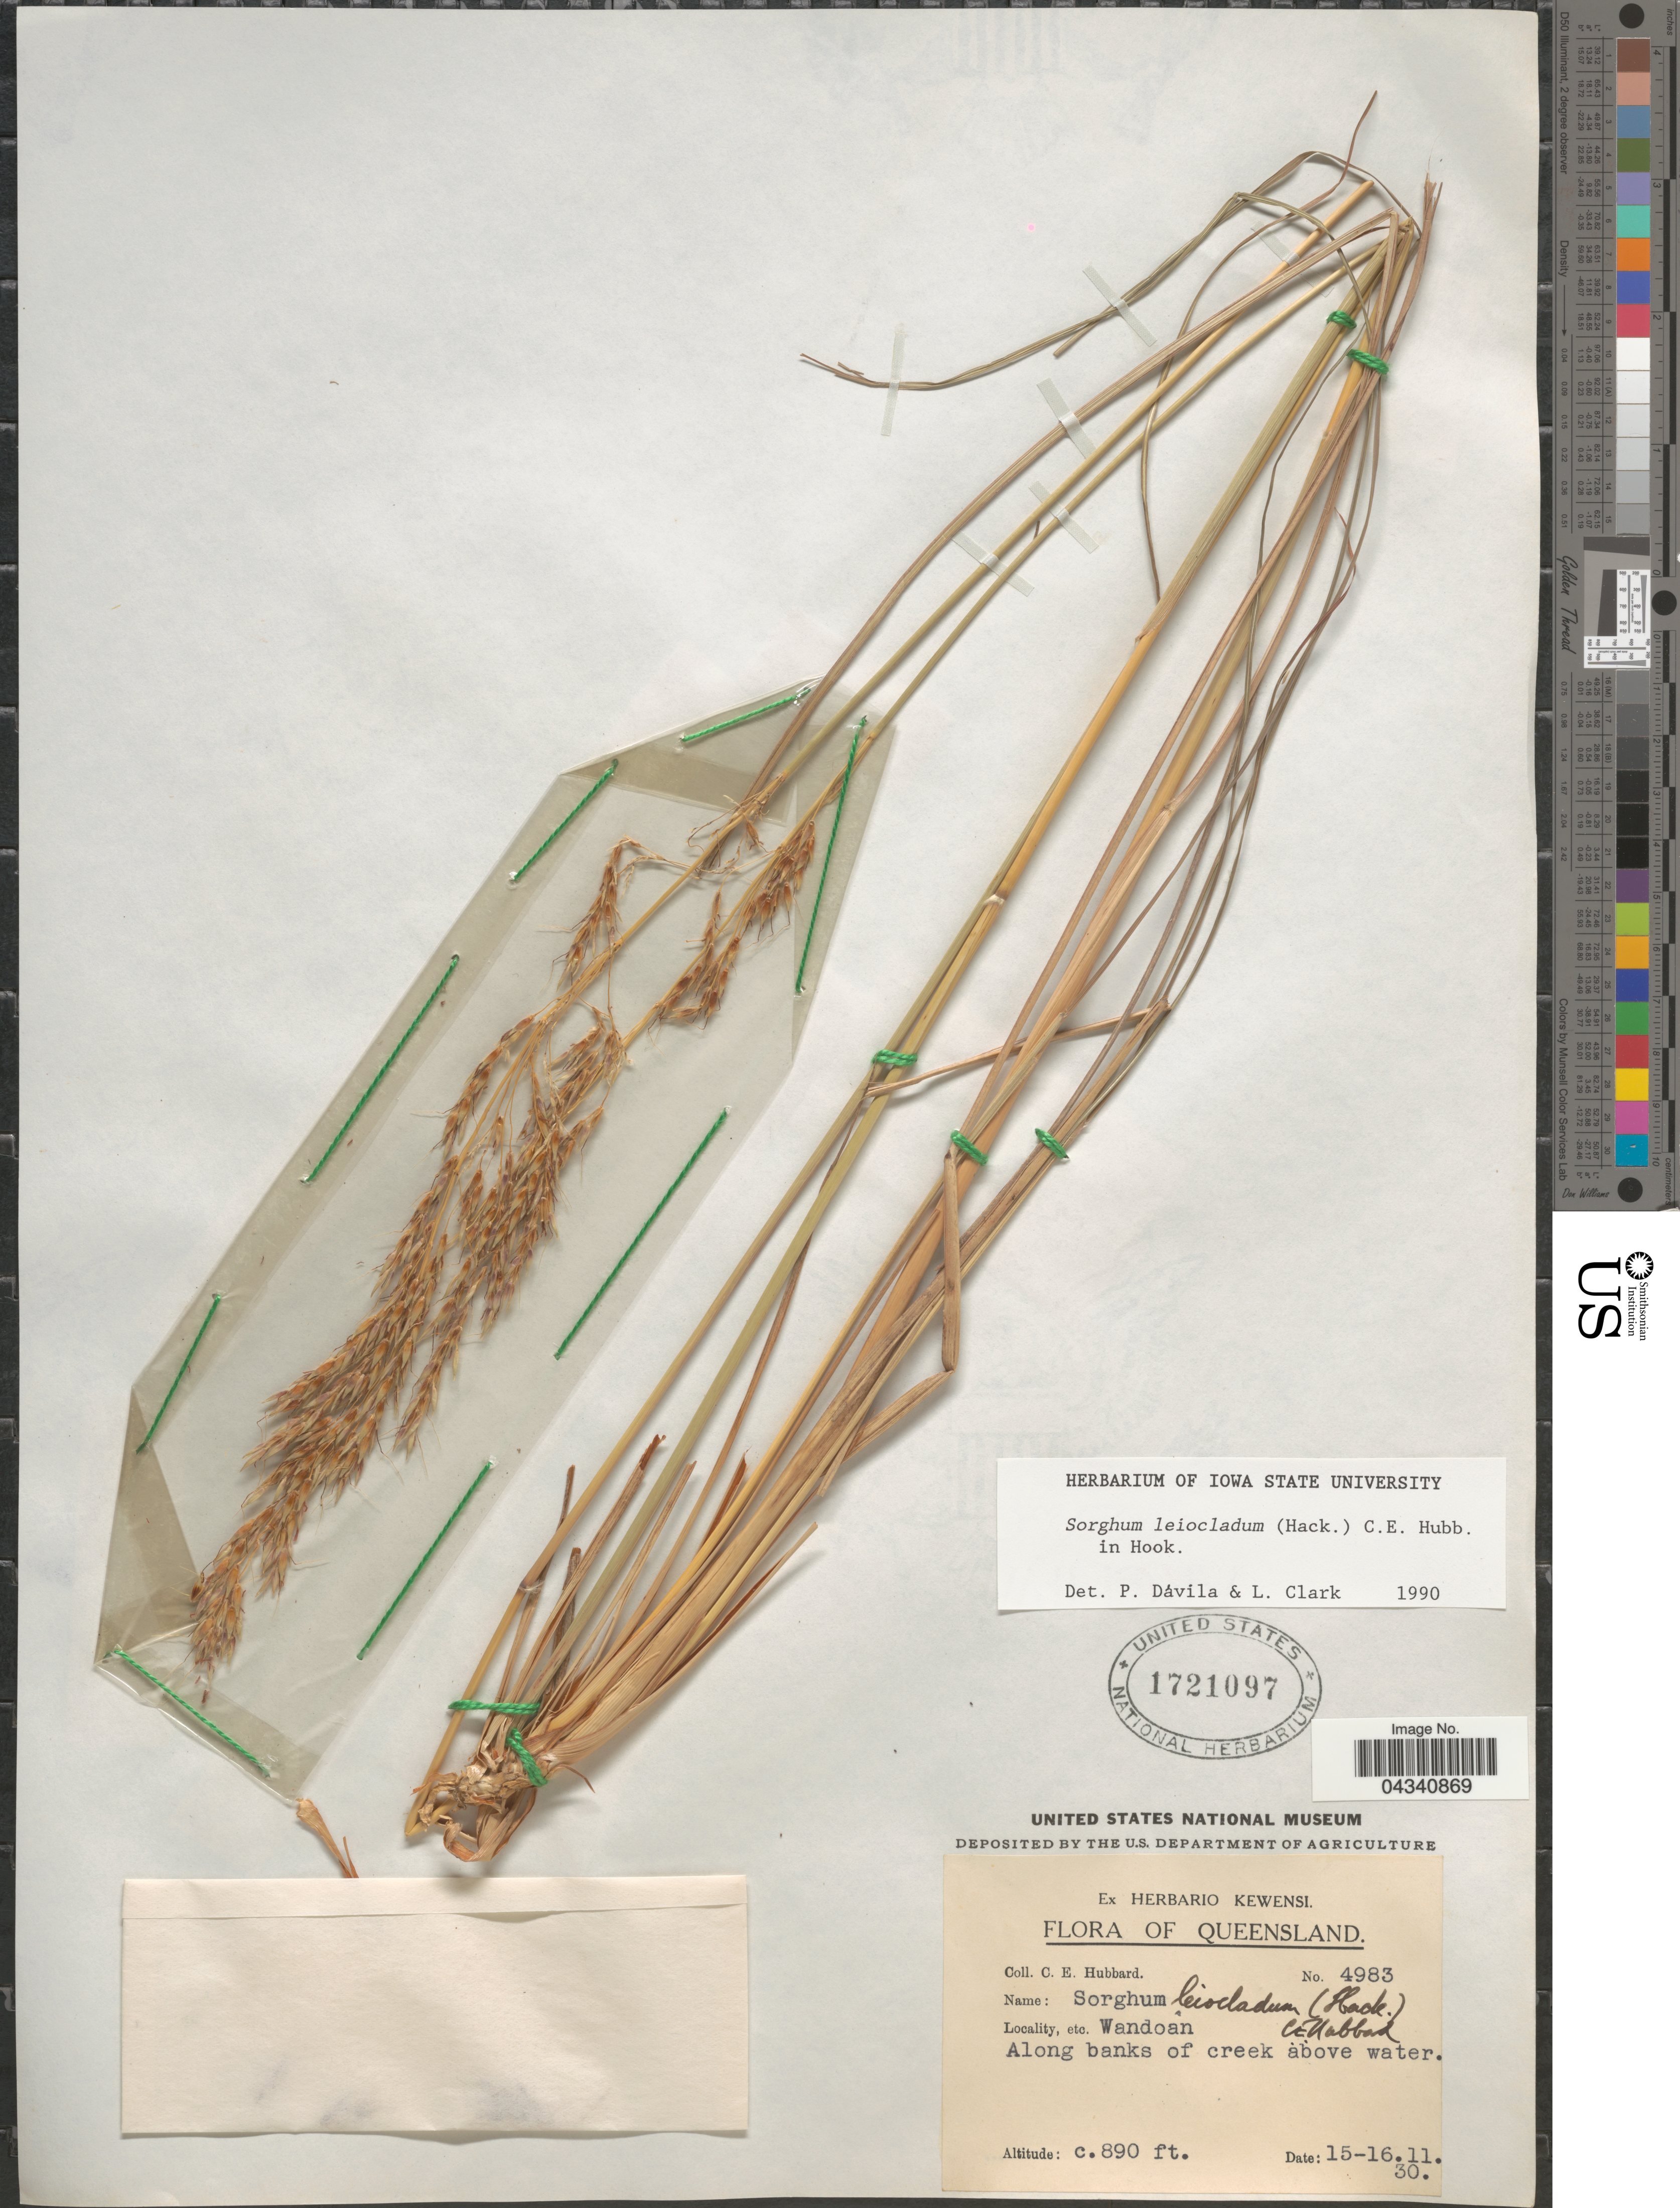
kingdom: Plantae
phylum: Tracheophyta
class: Liliopsida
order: Poales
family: Poaceae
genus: Sorghum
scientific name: Sorghum leiocladum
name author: (J. Hack.) C.E. Hubb.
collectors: C. E. Hubbard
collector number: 4983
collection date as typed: Transcribed d/m/y: 15/11/30 to 16/11/30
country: Australia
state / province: Queensland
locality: Wandoan. Along banks of creek above water.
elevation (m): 271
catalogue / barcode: US 1721097